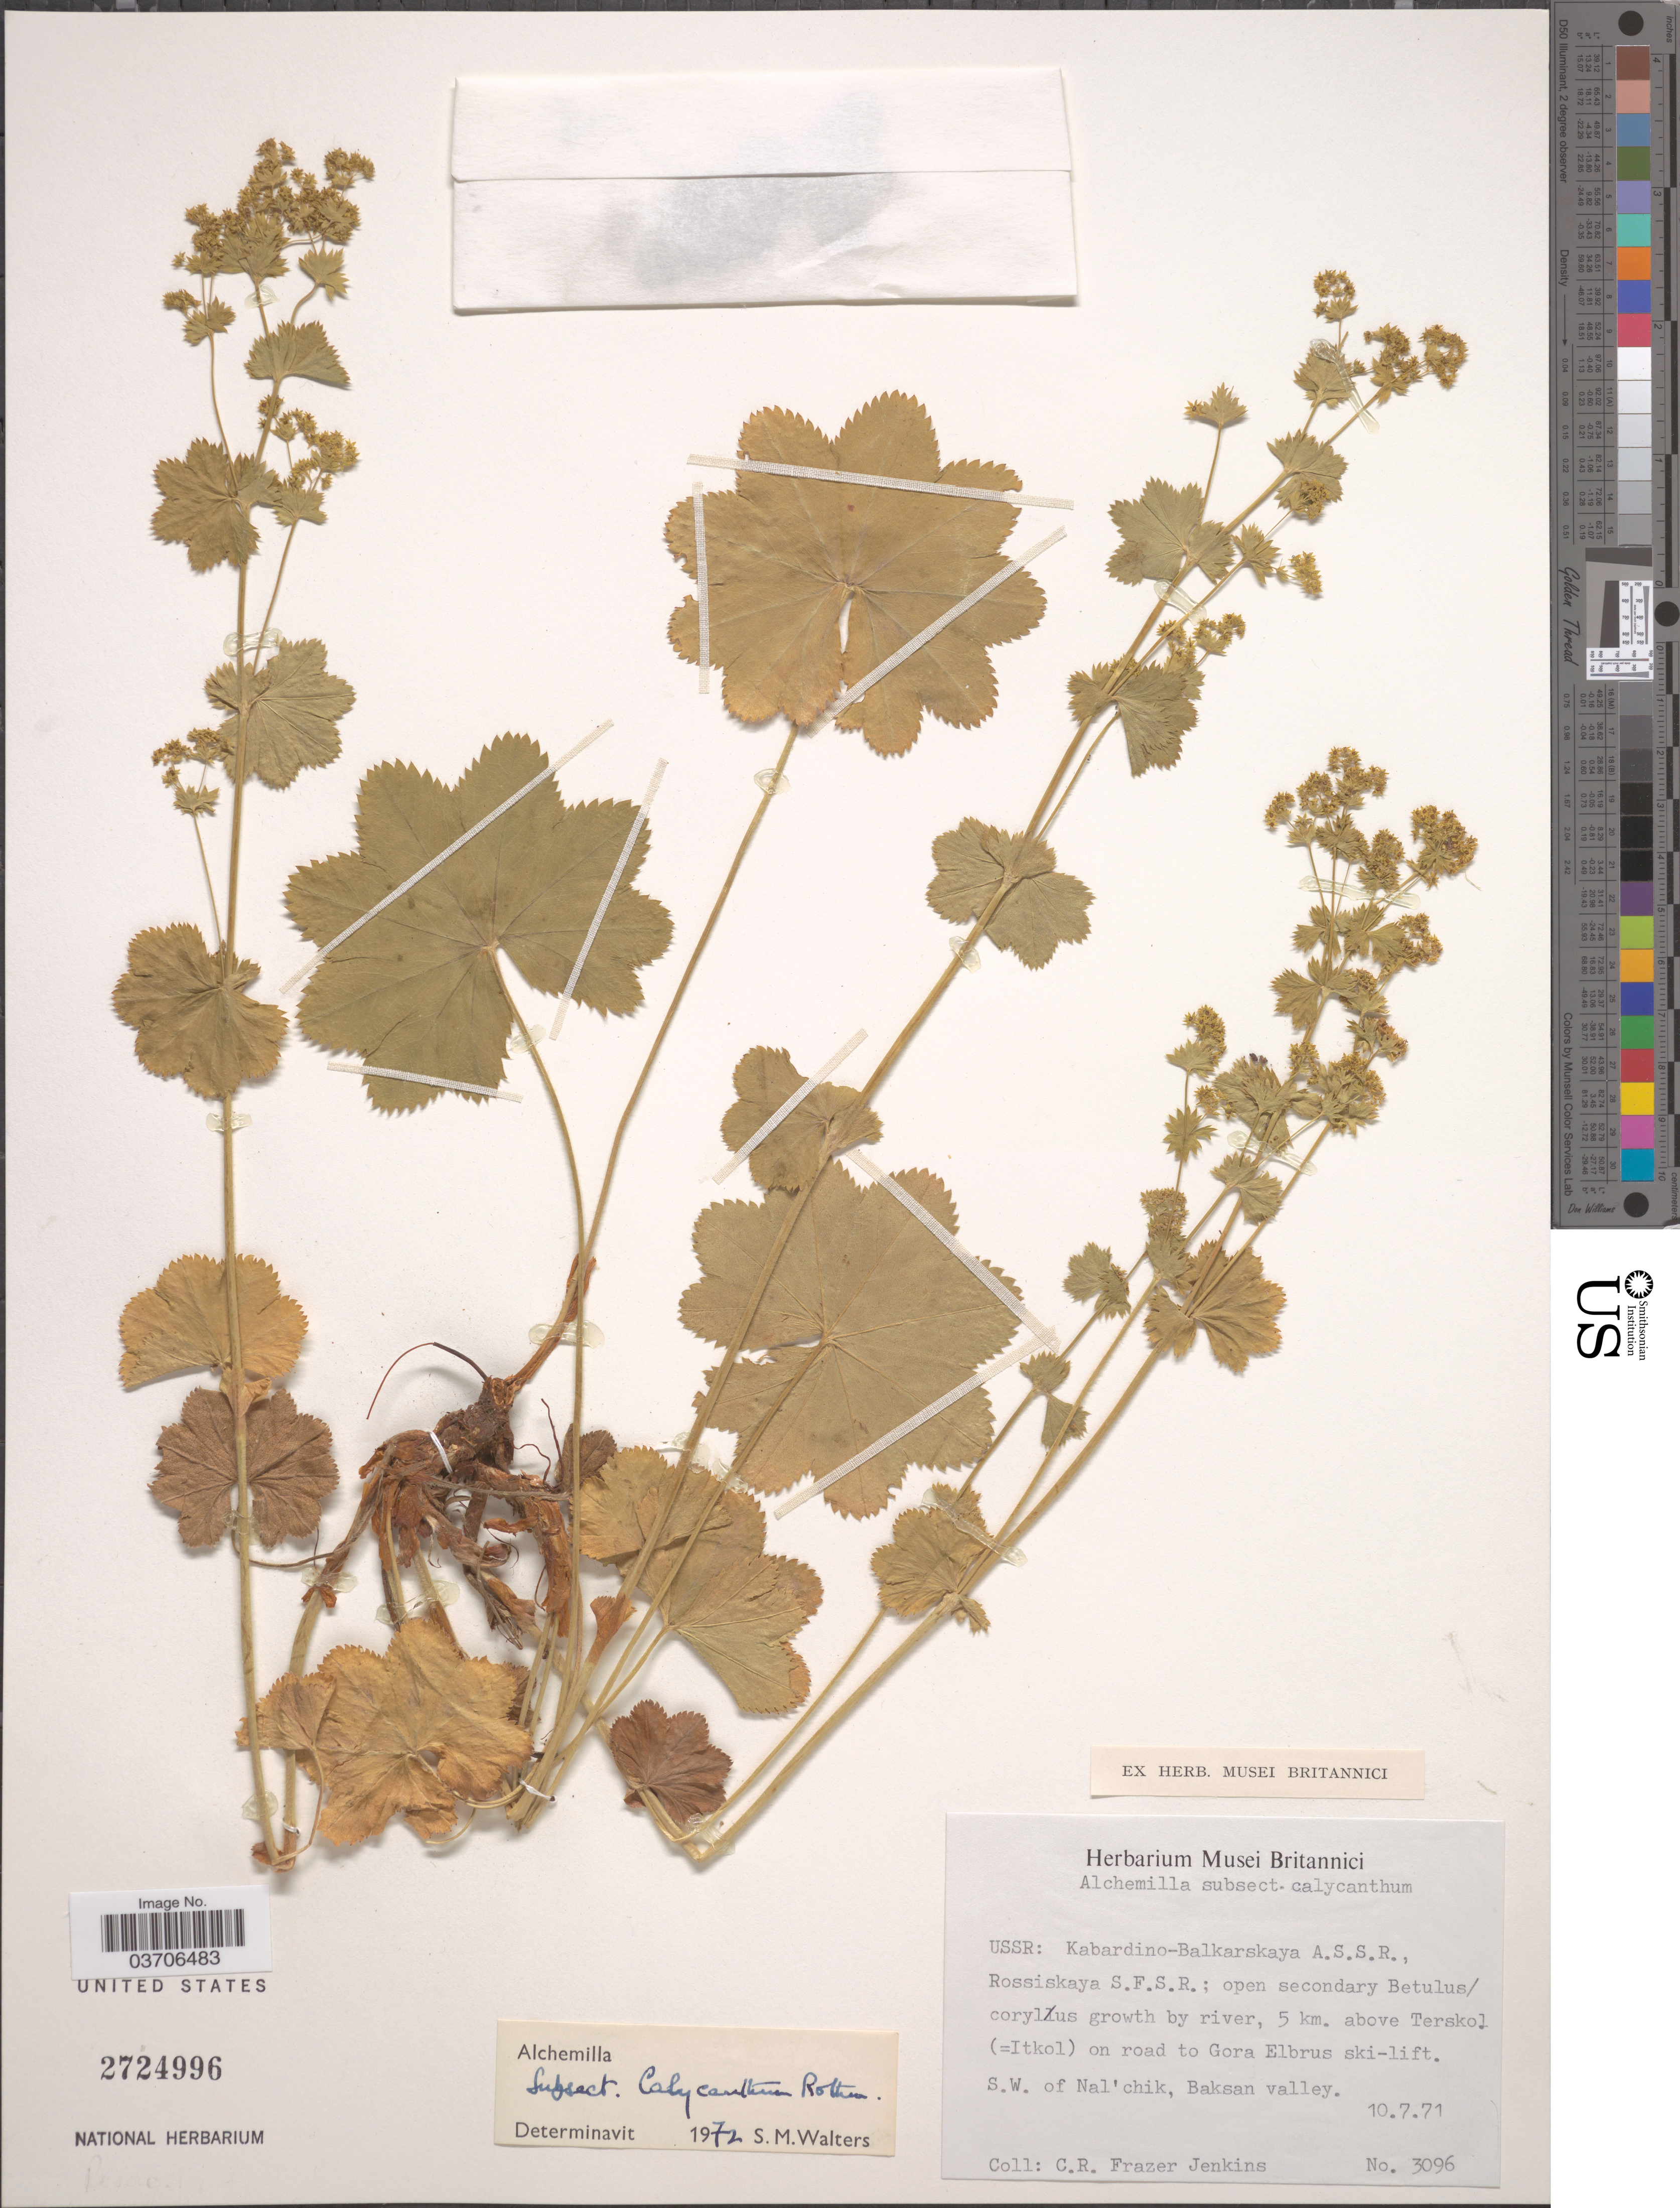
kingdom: Plantae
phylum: Tracheophyta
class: Magnoliopsida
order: Rosales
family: Rosaceae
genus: Alchemilla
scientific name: Alchemilla sp.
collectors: C. R. Fraser-Jenkins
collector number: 3096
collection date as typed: Transcribed d/m/y: 10/7/71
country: Russian Federation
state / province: Kabardino-Balkar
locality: USSR: Kabardino-Balkarskaya A.S.S.R., Rossiskaya S.F.S.R.; 5 km. above Terskol (=Itkol) on road to Gora Elbrus ski-lift. S.W. of Nal'chik, Baksan valley.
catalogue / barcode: US 2724996